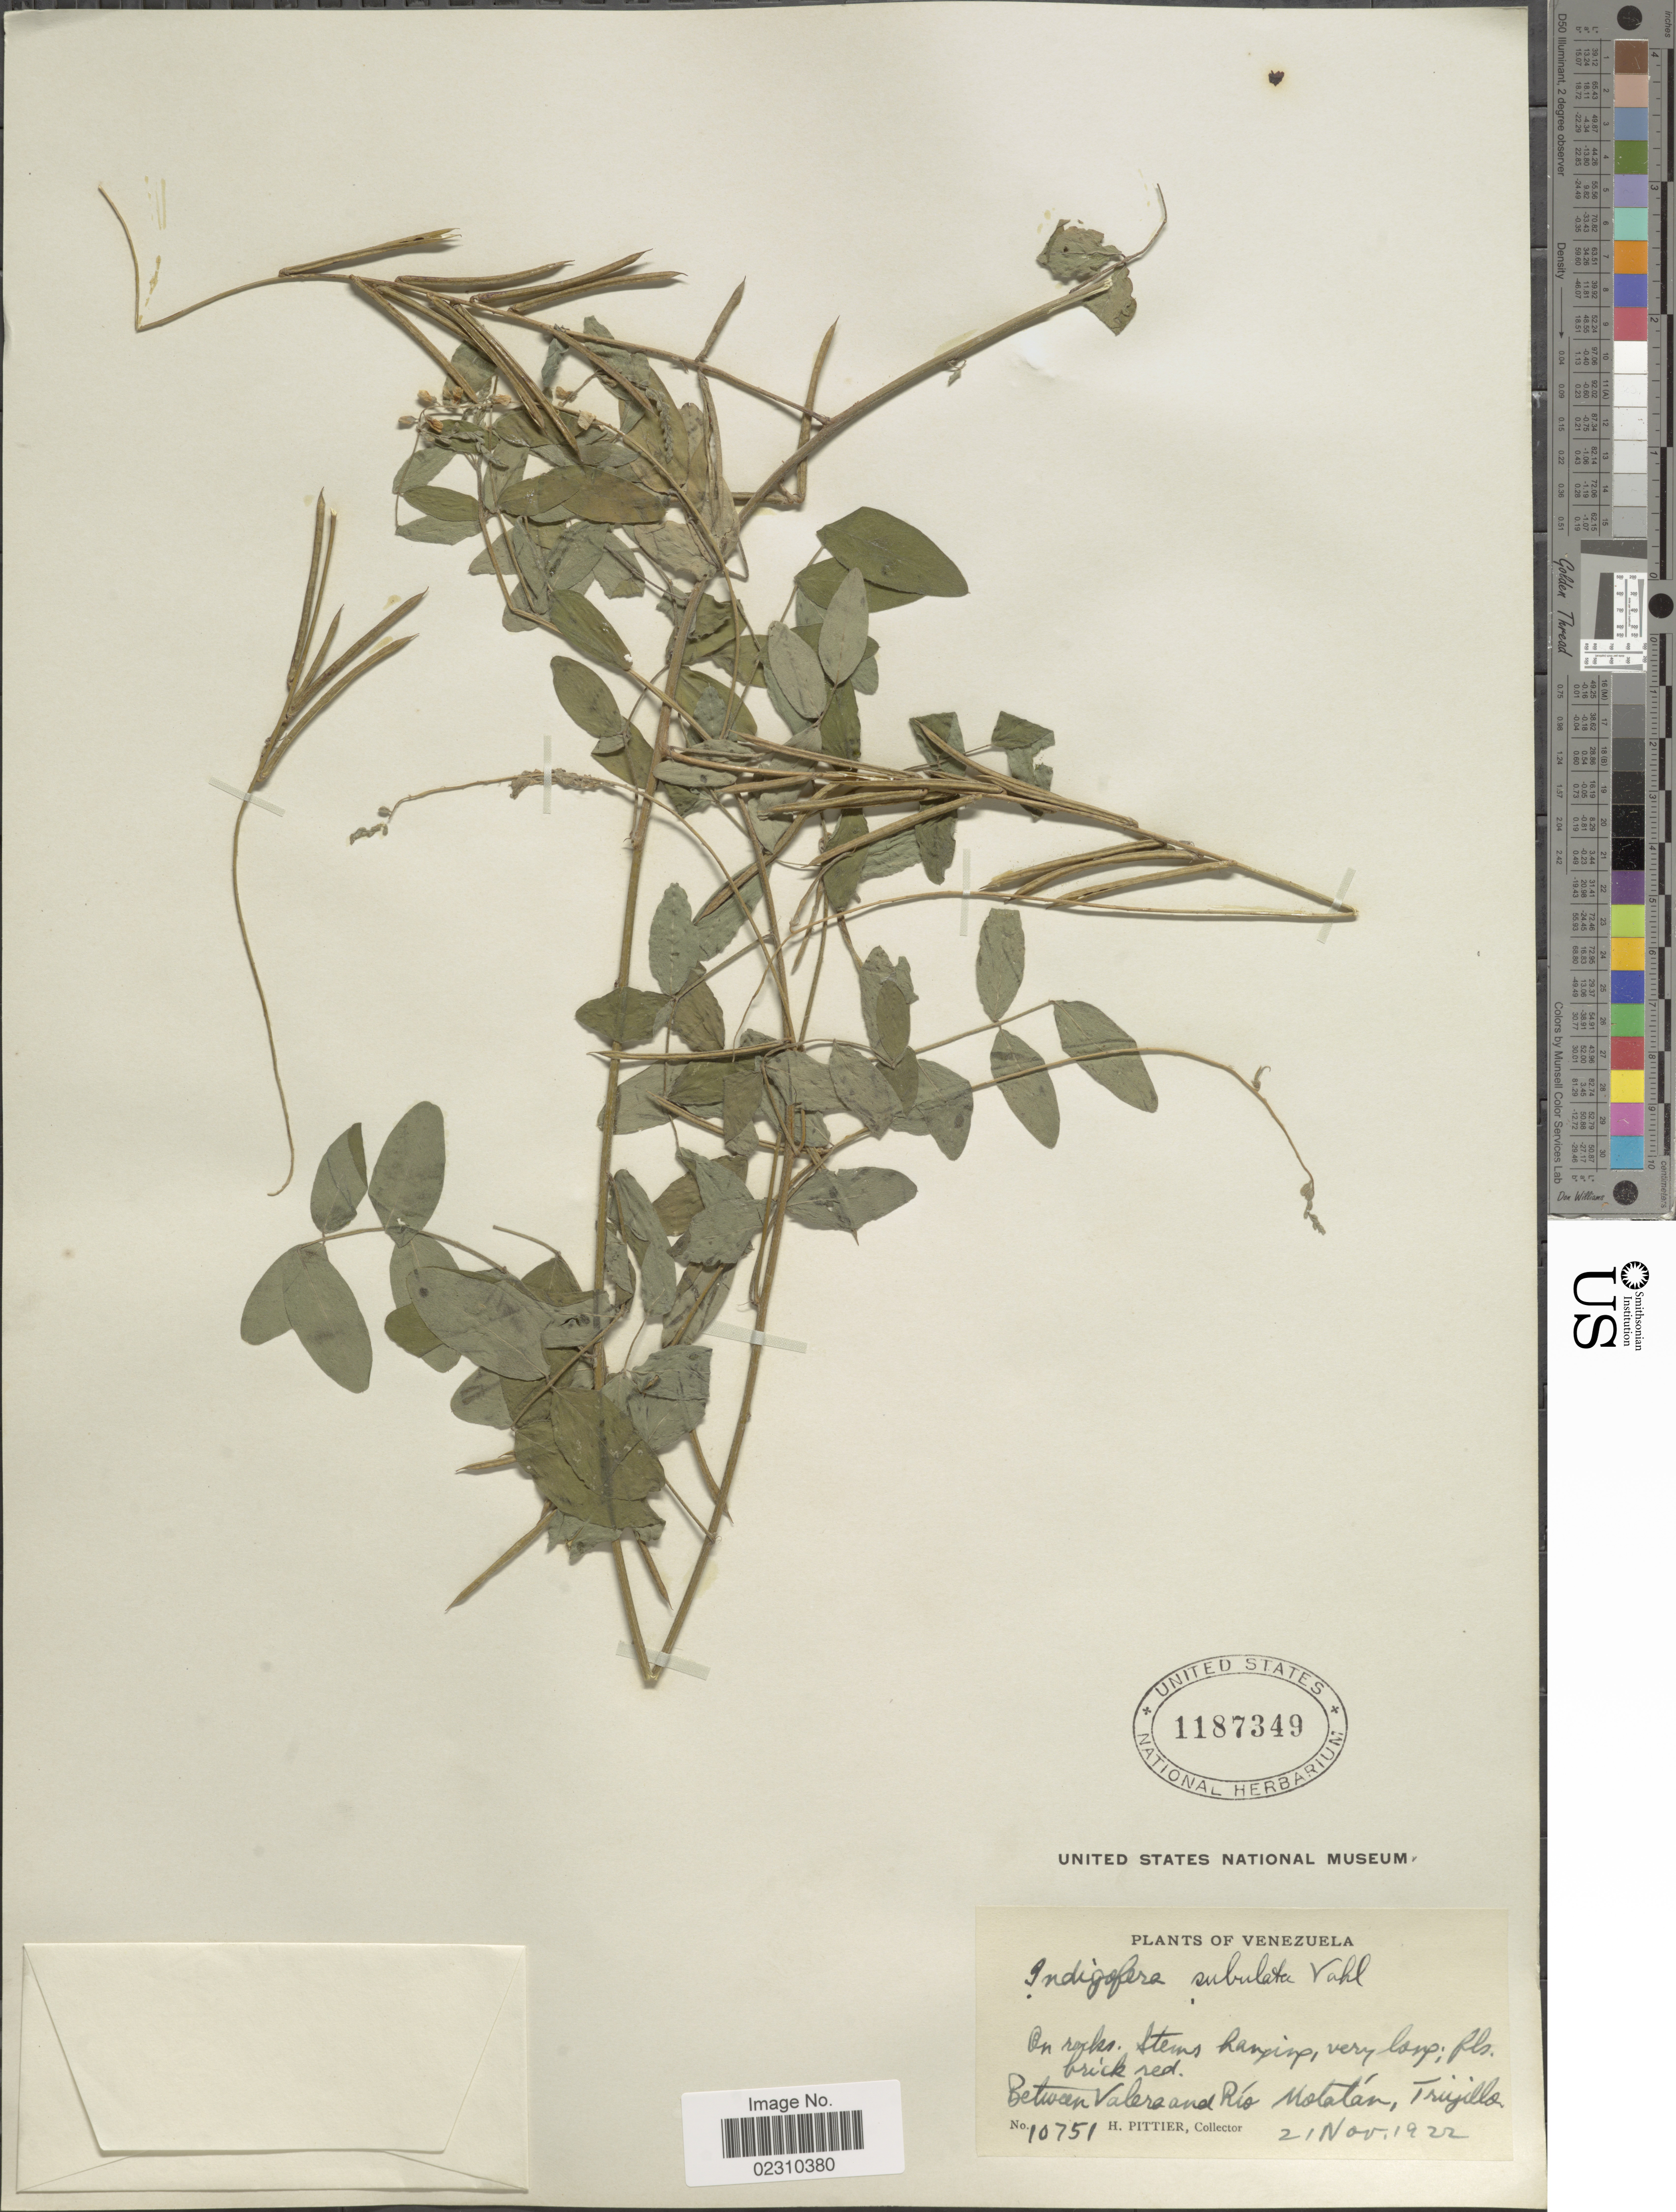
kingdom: Plantae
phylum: Tracheophyta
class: Magnoliopsida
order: Fabales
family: Fabaceae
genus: Indigofera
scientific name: Indigofera mucronata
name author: Lam.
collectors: H. F. Pittier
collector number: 10751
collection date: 1922-11-21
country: Venezuela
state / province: Trujillo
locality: Between Valeare and Rio Motolan, Trujillo.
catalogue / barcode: US 1187349